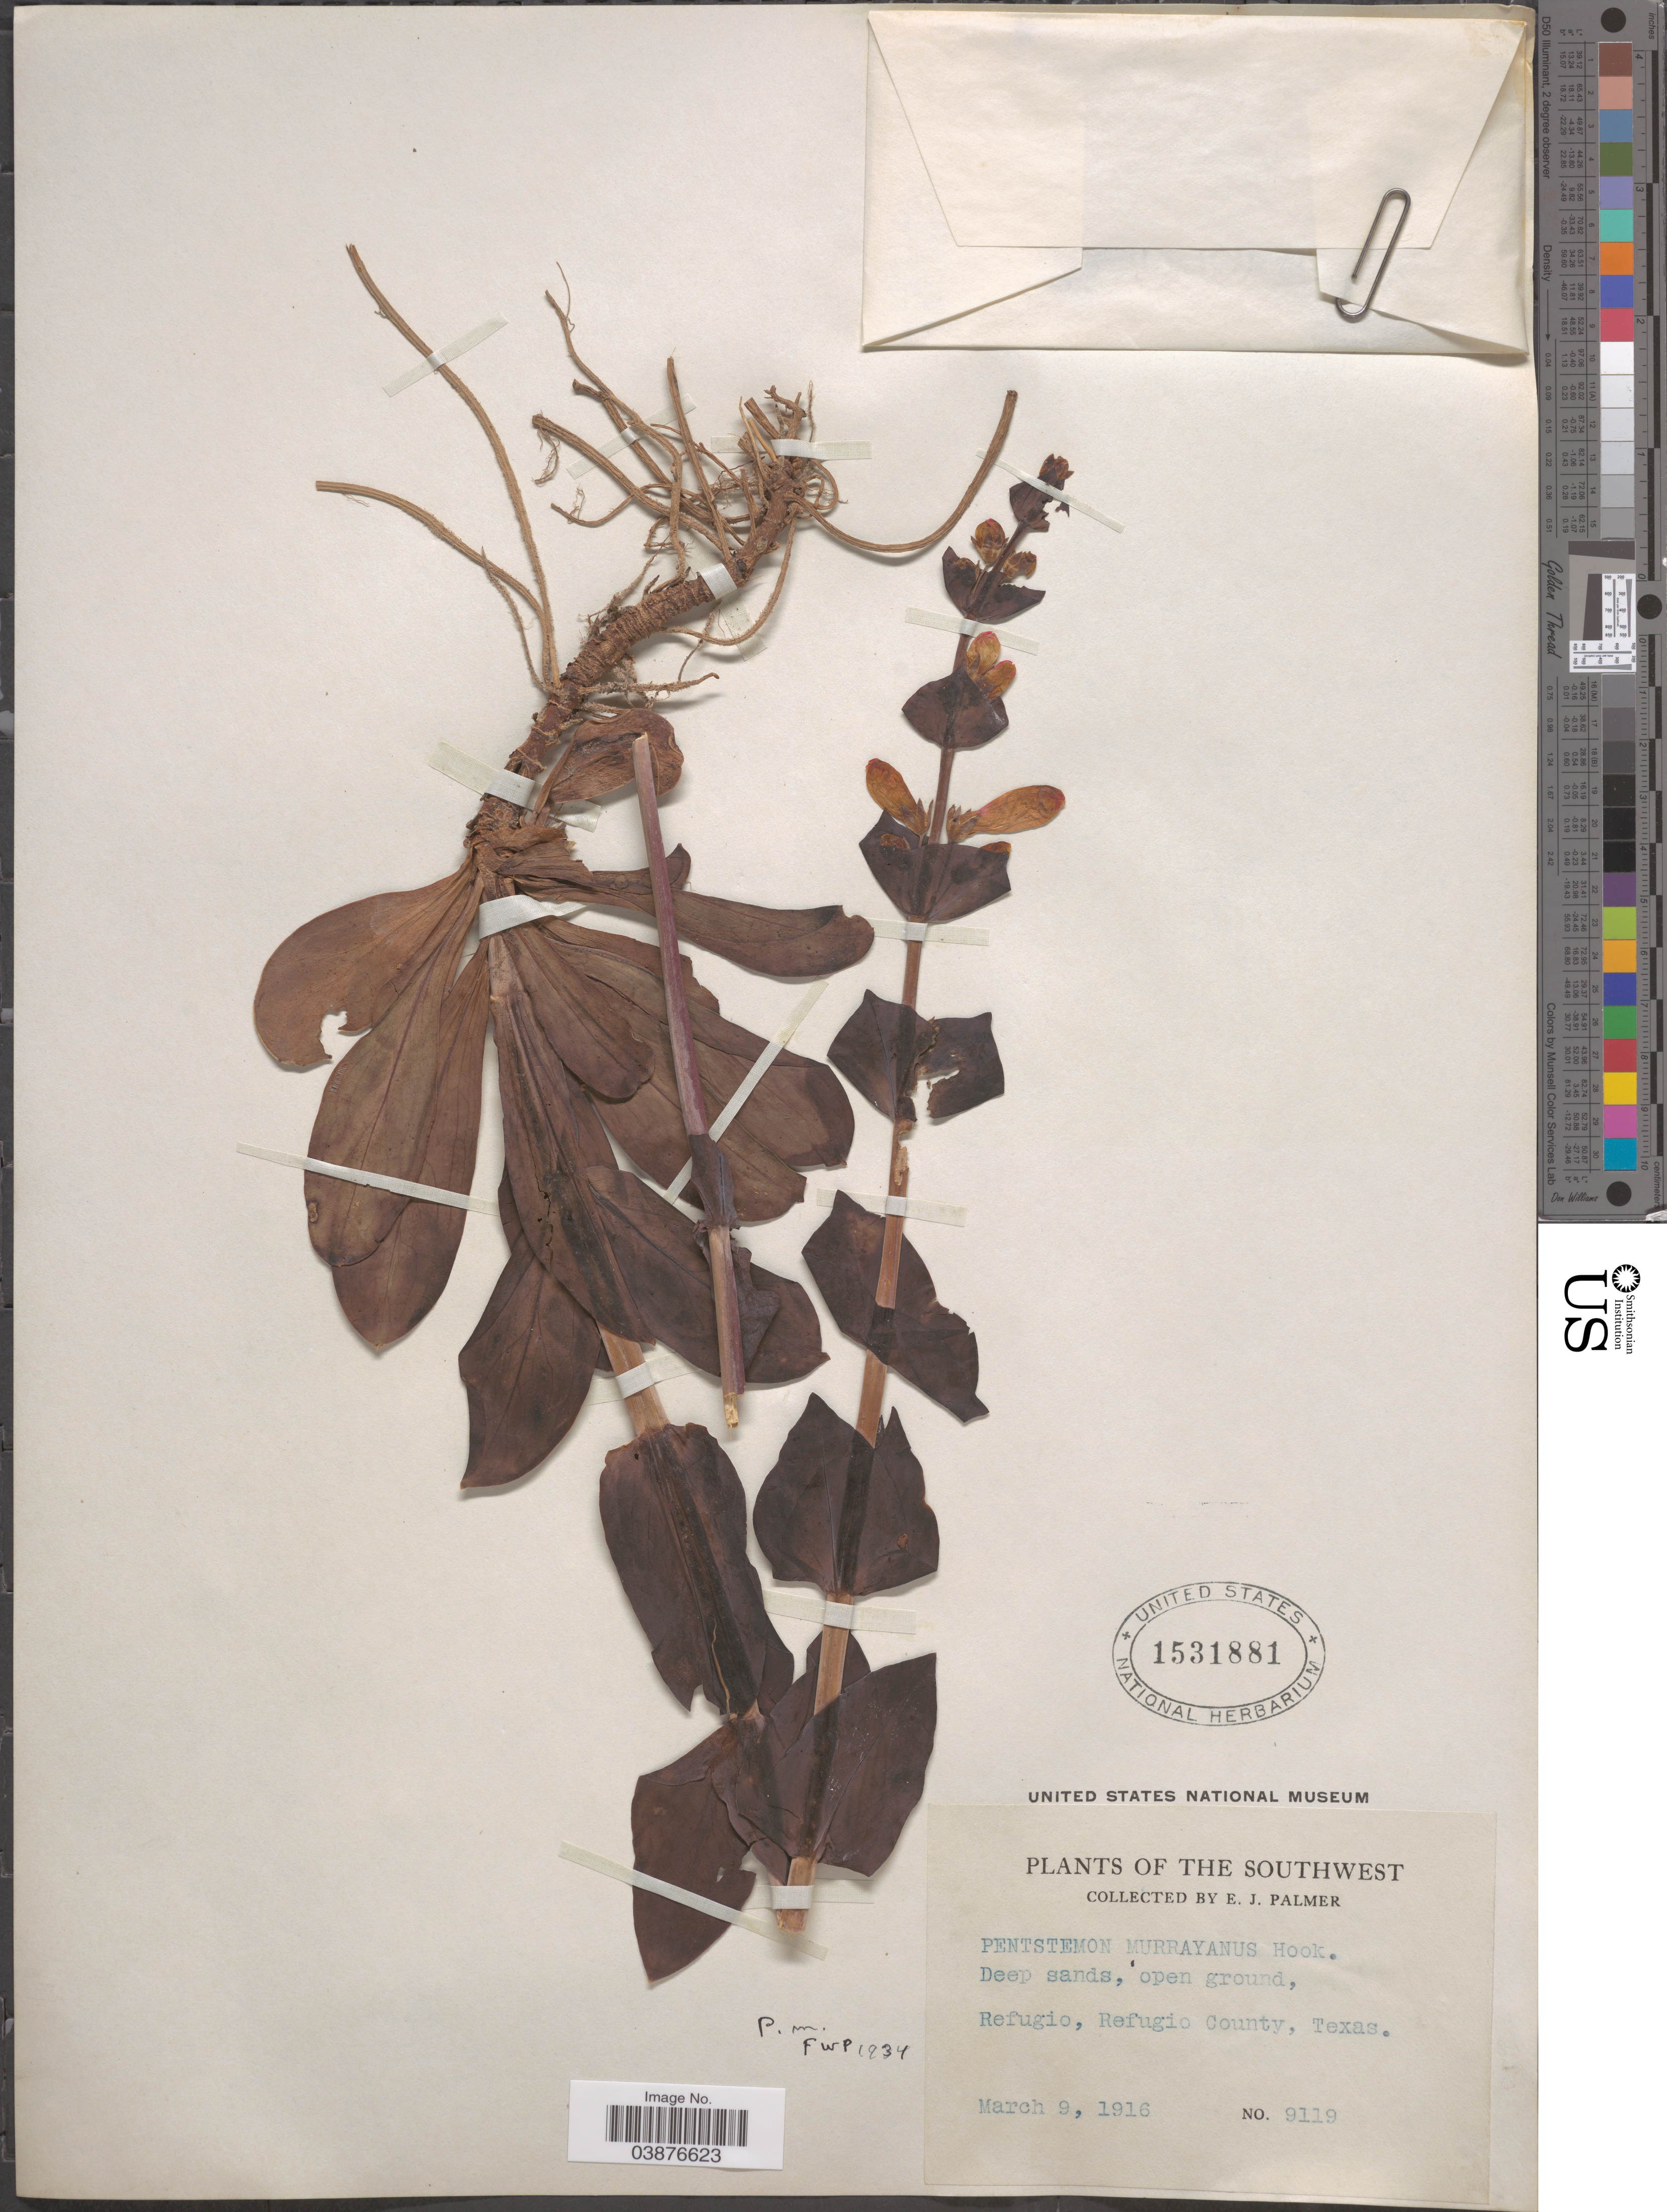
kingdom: Plantae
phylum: Tracheophyta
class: Magnoliopsida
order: Lamiales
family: Plantaginaceae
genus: Penstemon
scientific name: Penstemon murrayanus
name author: Hook.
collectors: E. J. Palmer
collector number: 9119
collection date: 1916-03-09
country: United States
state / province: Texas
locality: The Southwest. Refugio, Refugio County.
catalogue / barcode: US 1531881